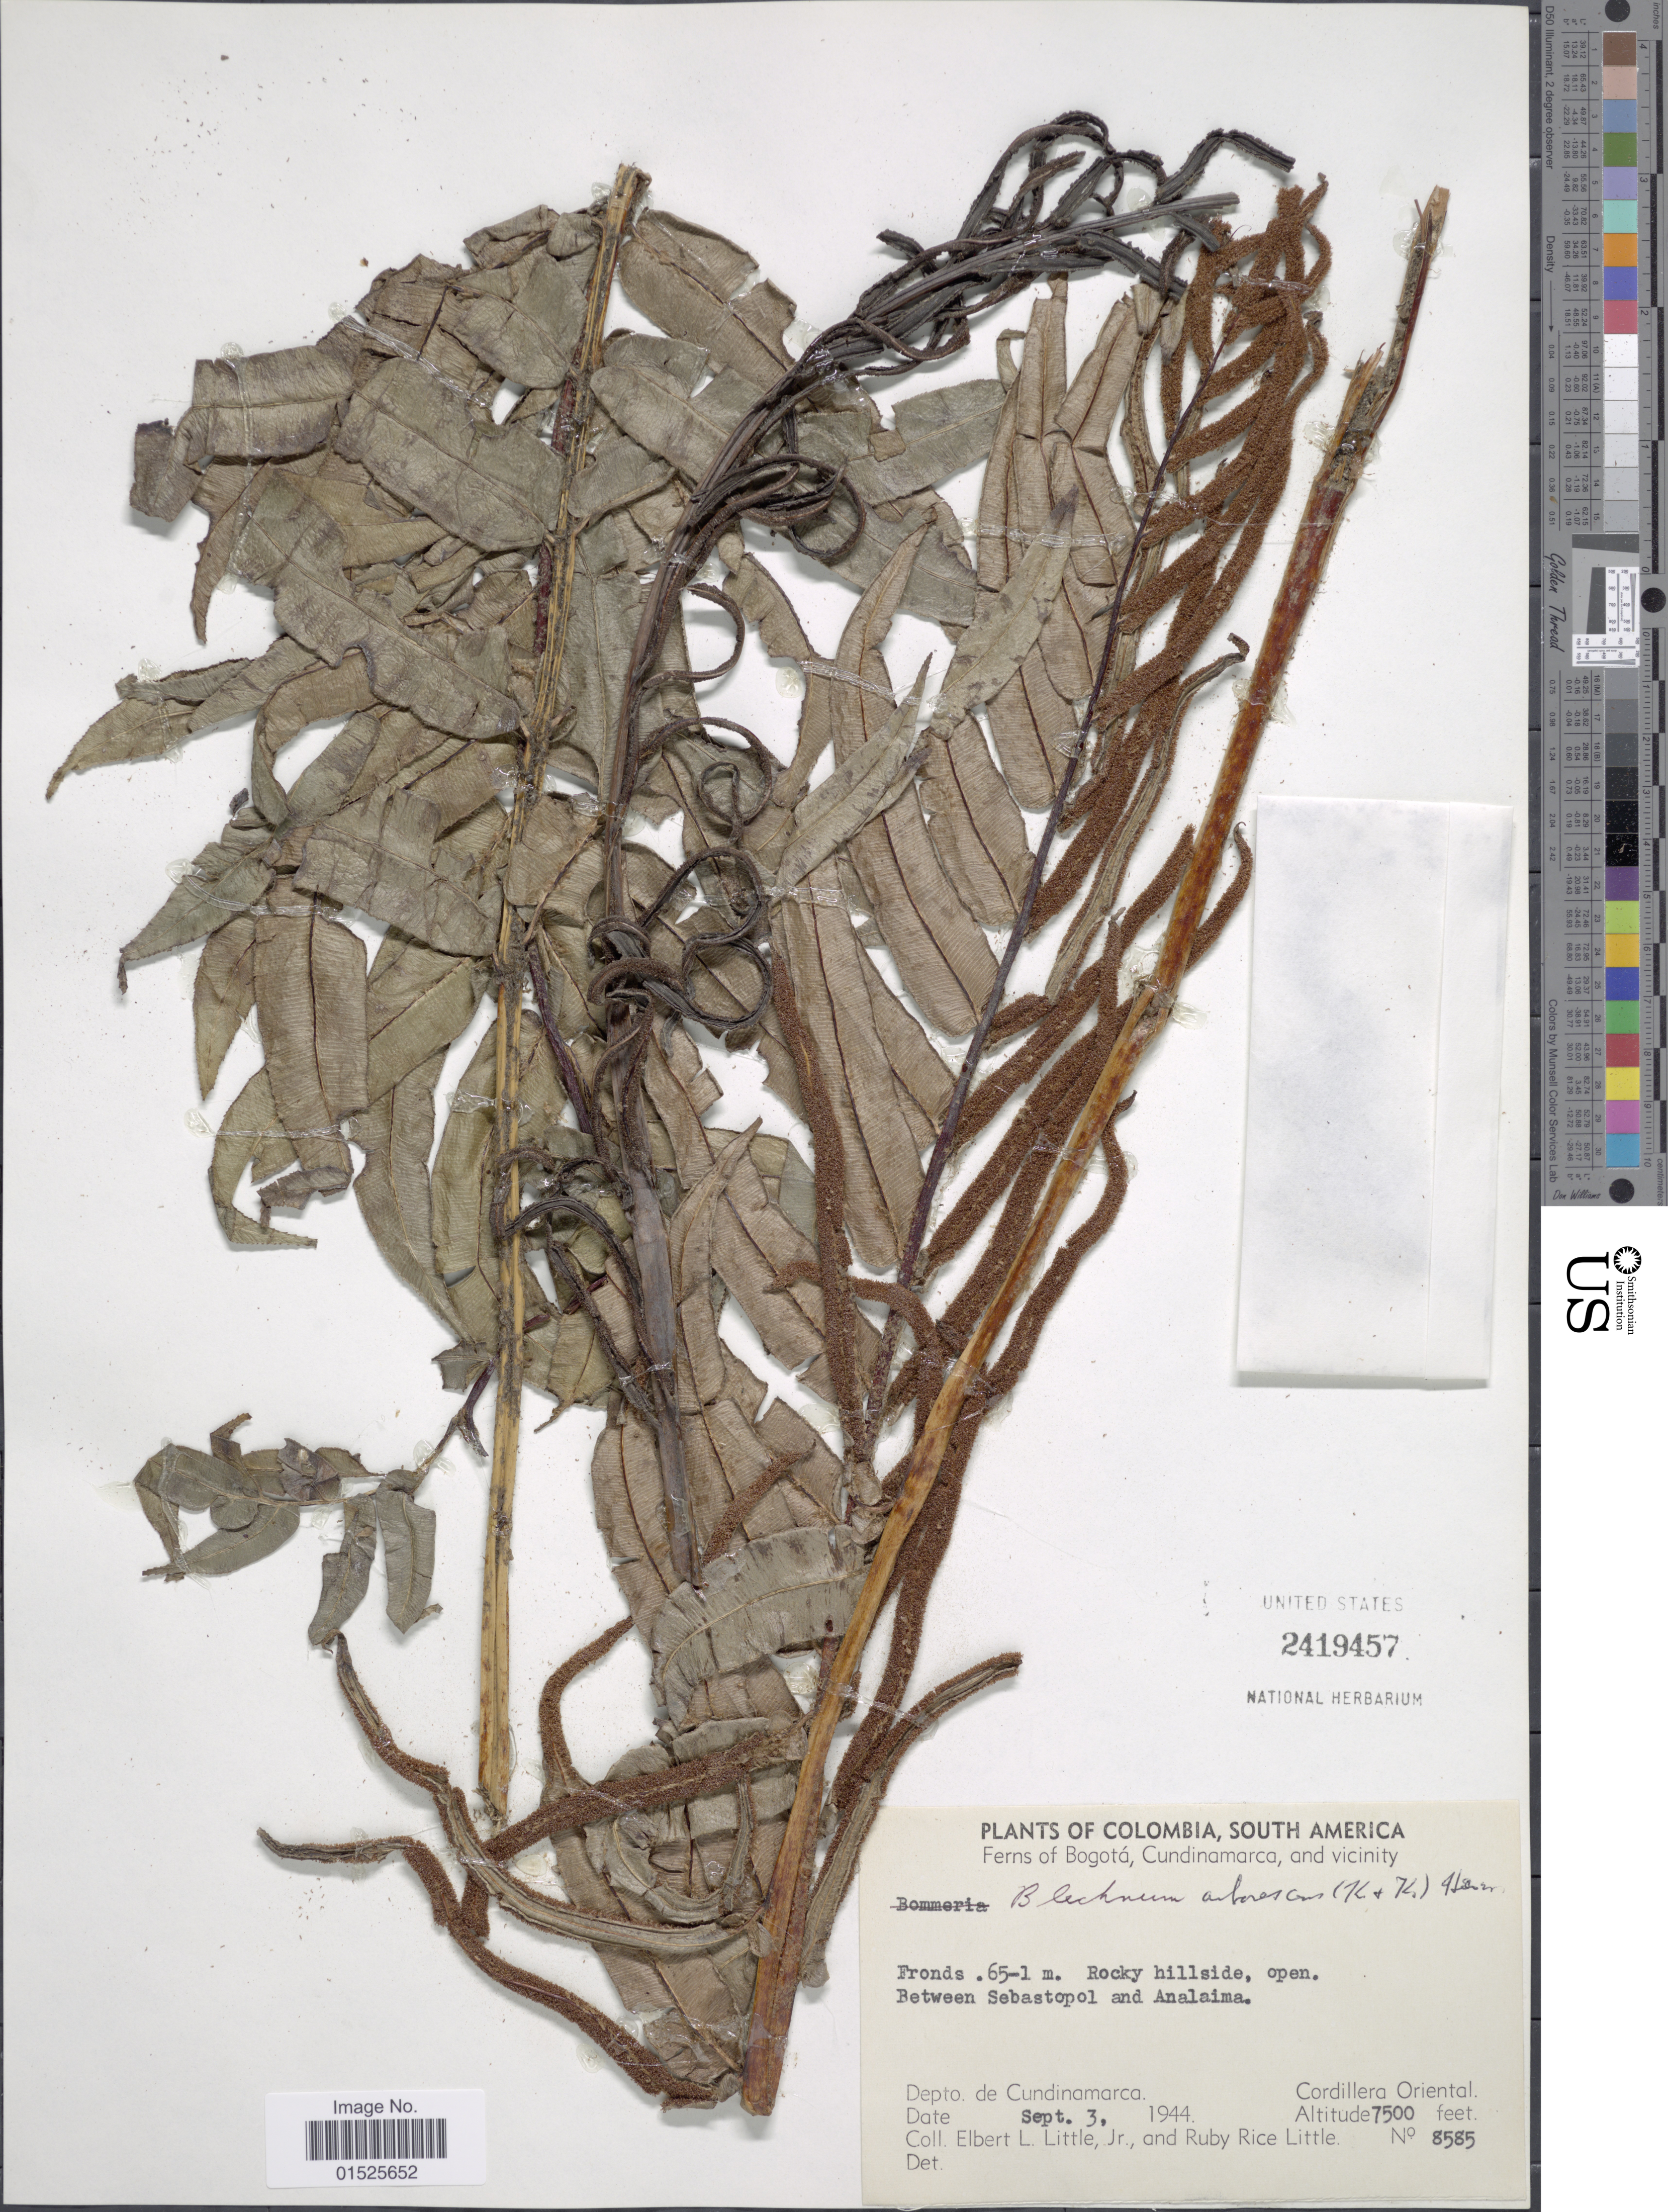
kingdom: Plantae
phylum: Tracheophyta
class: Polypodiopsida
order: Polypodiales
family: Blechnaceae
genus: Blechnum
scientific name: Blechnum cordatum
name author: (Desv.) Hieron.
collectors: E. L. Little & R. R. Little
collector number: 8585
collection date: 1944-09-03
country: Colombia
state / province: Cundinamarca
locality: Between Sebstopol and Analaima. Cordillera Oriental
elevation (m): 2286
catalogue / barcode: US 2419457